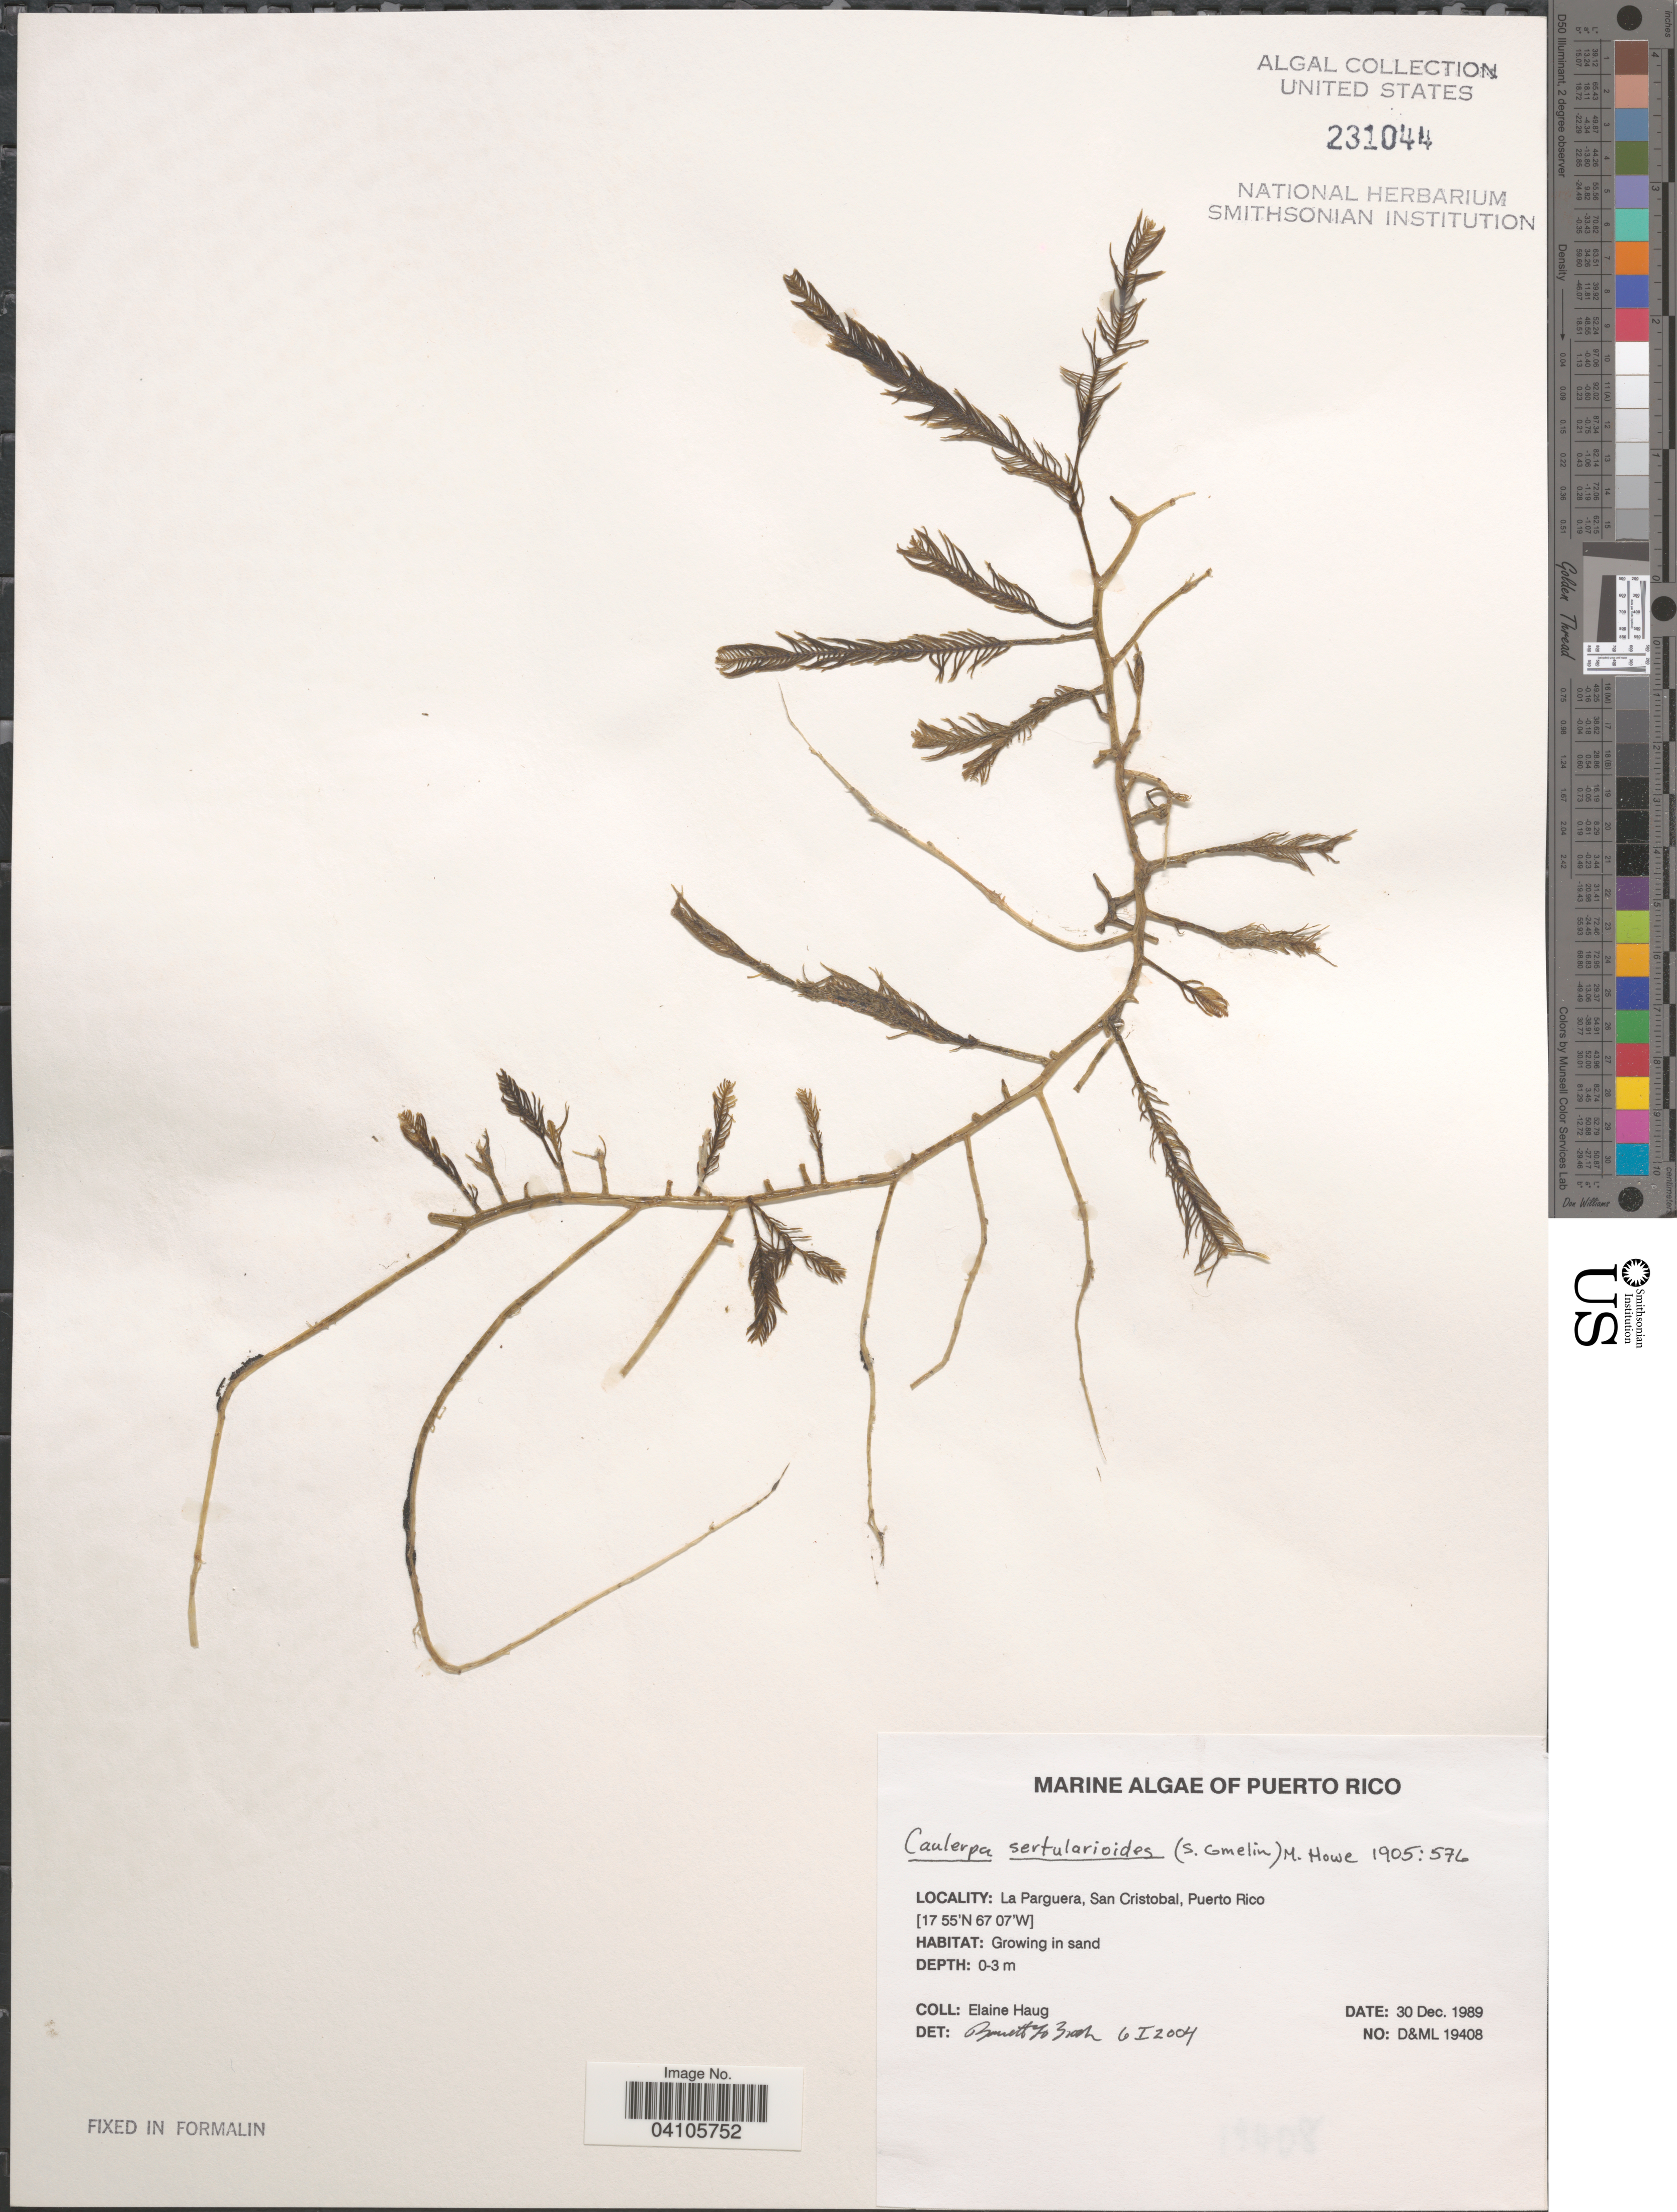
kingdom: Plantae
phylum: Chlorophyta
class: Ulvophyceae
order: Bryopsidales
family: Caulerpaceae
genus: Caulerpa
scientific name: Caulerpa sertularioides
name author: (S.G. Gmel.) M. Howe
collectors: E. Haug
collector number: D&ML19408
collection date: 1989-12-30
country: Puerto Rico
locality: La Parguera, San Cristobal.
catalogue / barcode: US 231044